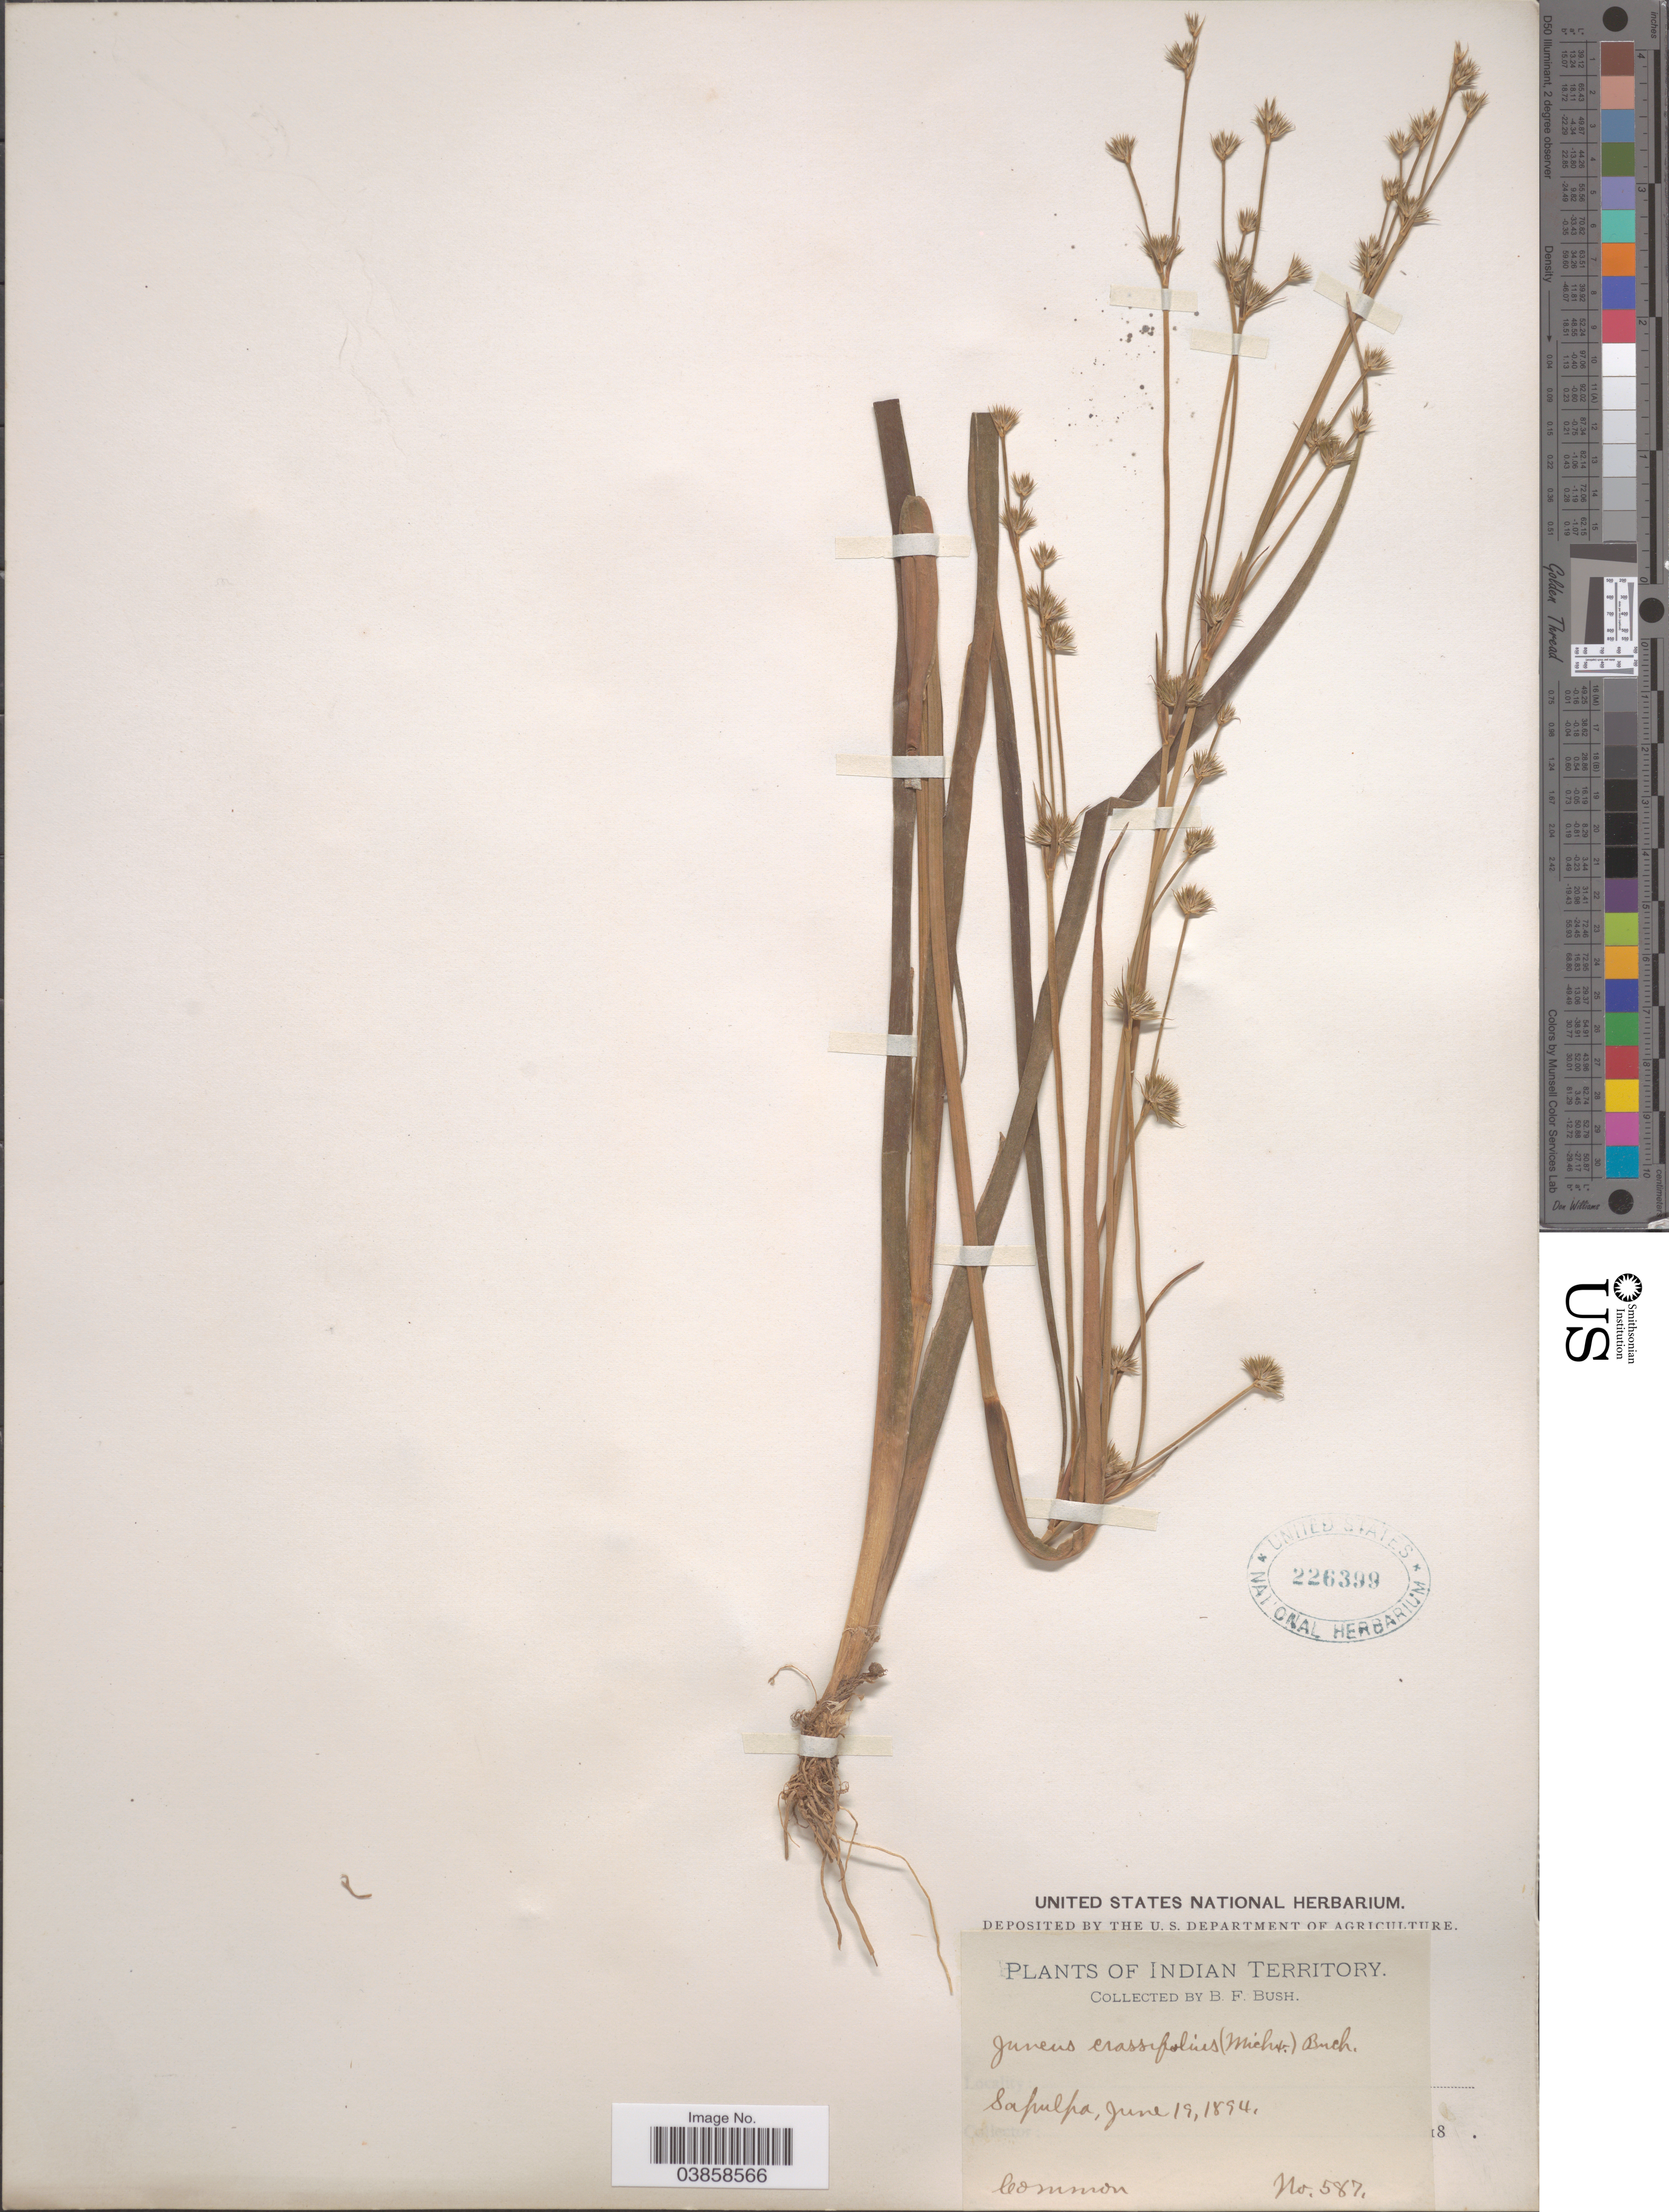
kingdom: Plantae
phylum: Tracheophyta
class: Liliopsida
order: Poales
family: Juncaceae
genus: Juncus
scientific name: Juncus validus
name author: Coville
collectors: B. F. Bush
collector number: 587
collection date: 1894-06-19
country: United States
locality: Indian Territory.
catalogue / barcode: US 226399